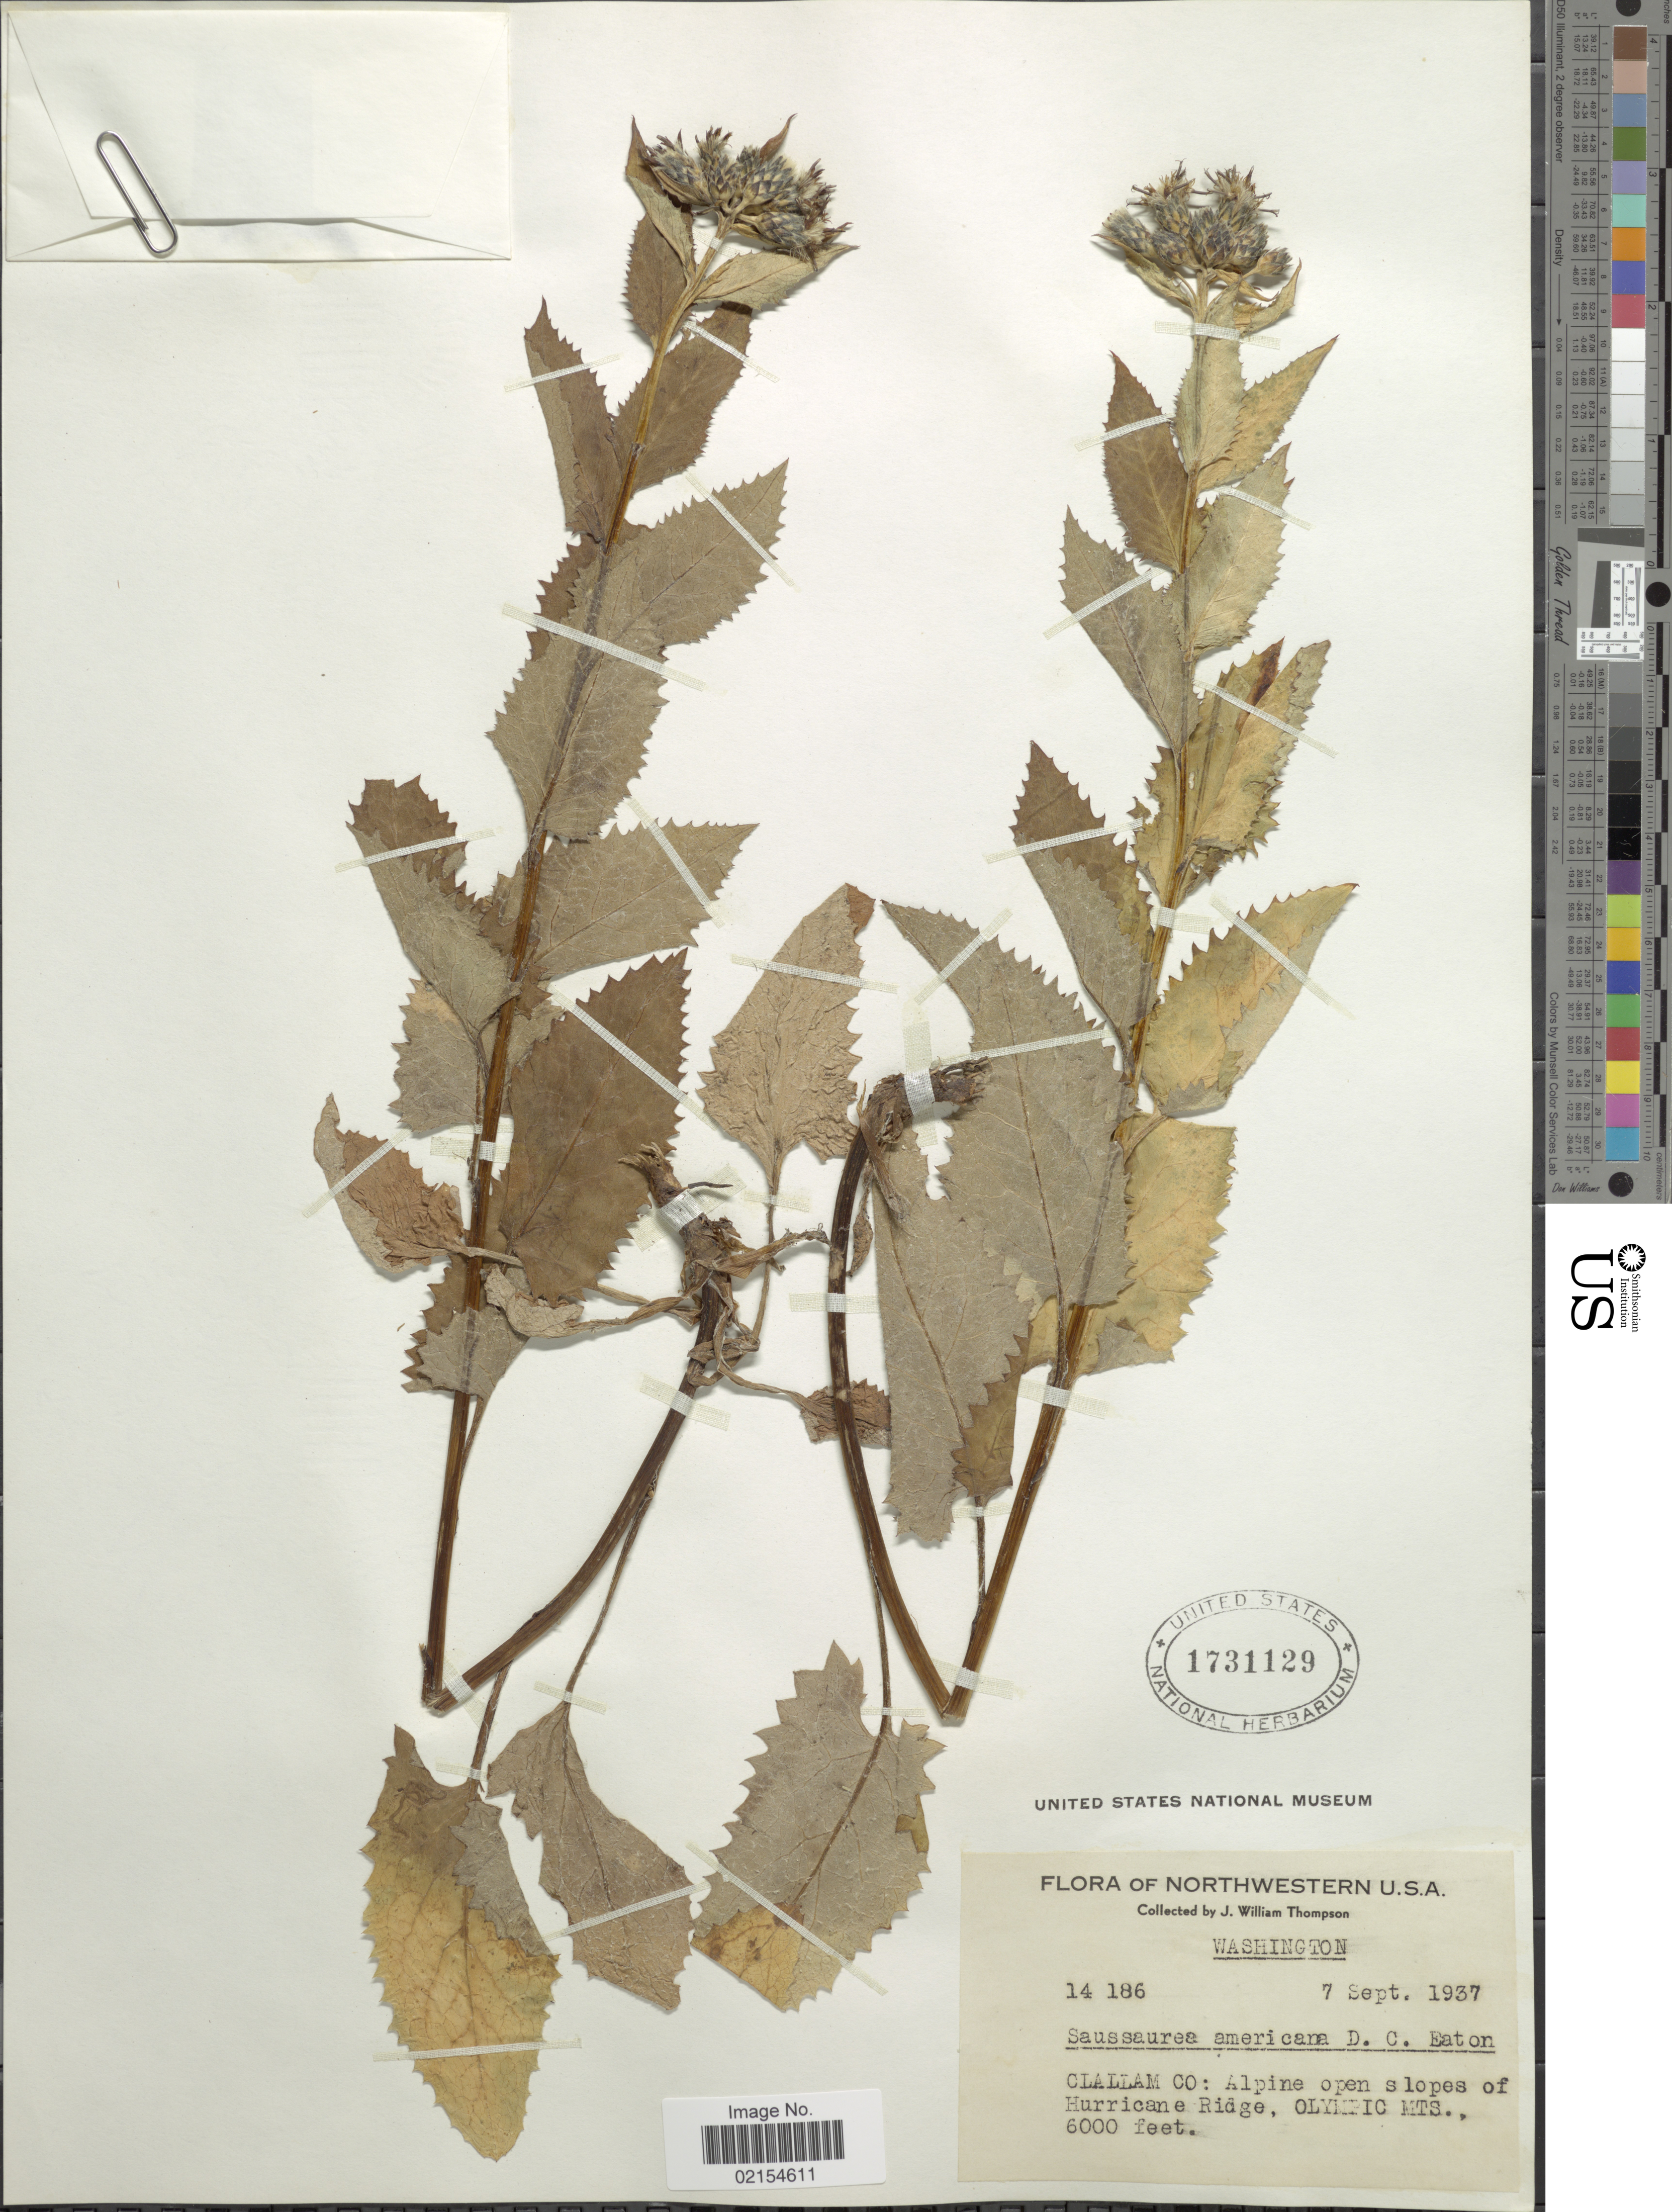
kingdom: Plantae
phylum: Tracheophyta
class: Magnoliopsida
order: Asterales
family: Asteraceae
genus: Saussurea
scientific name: Saussurea americana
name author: D.C. Eaton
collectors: J. W. Thompson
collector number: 14186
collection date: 1937-09-07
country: United States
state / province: Washington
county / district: Clallam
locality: Noirthwestern U.S.A, Clallam Co.: Alpine open slopes of Hurricane Ridge, Olympics Mts.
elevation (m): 1829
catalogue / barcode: US 1731129